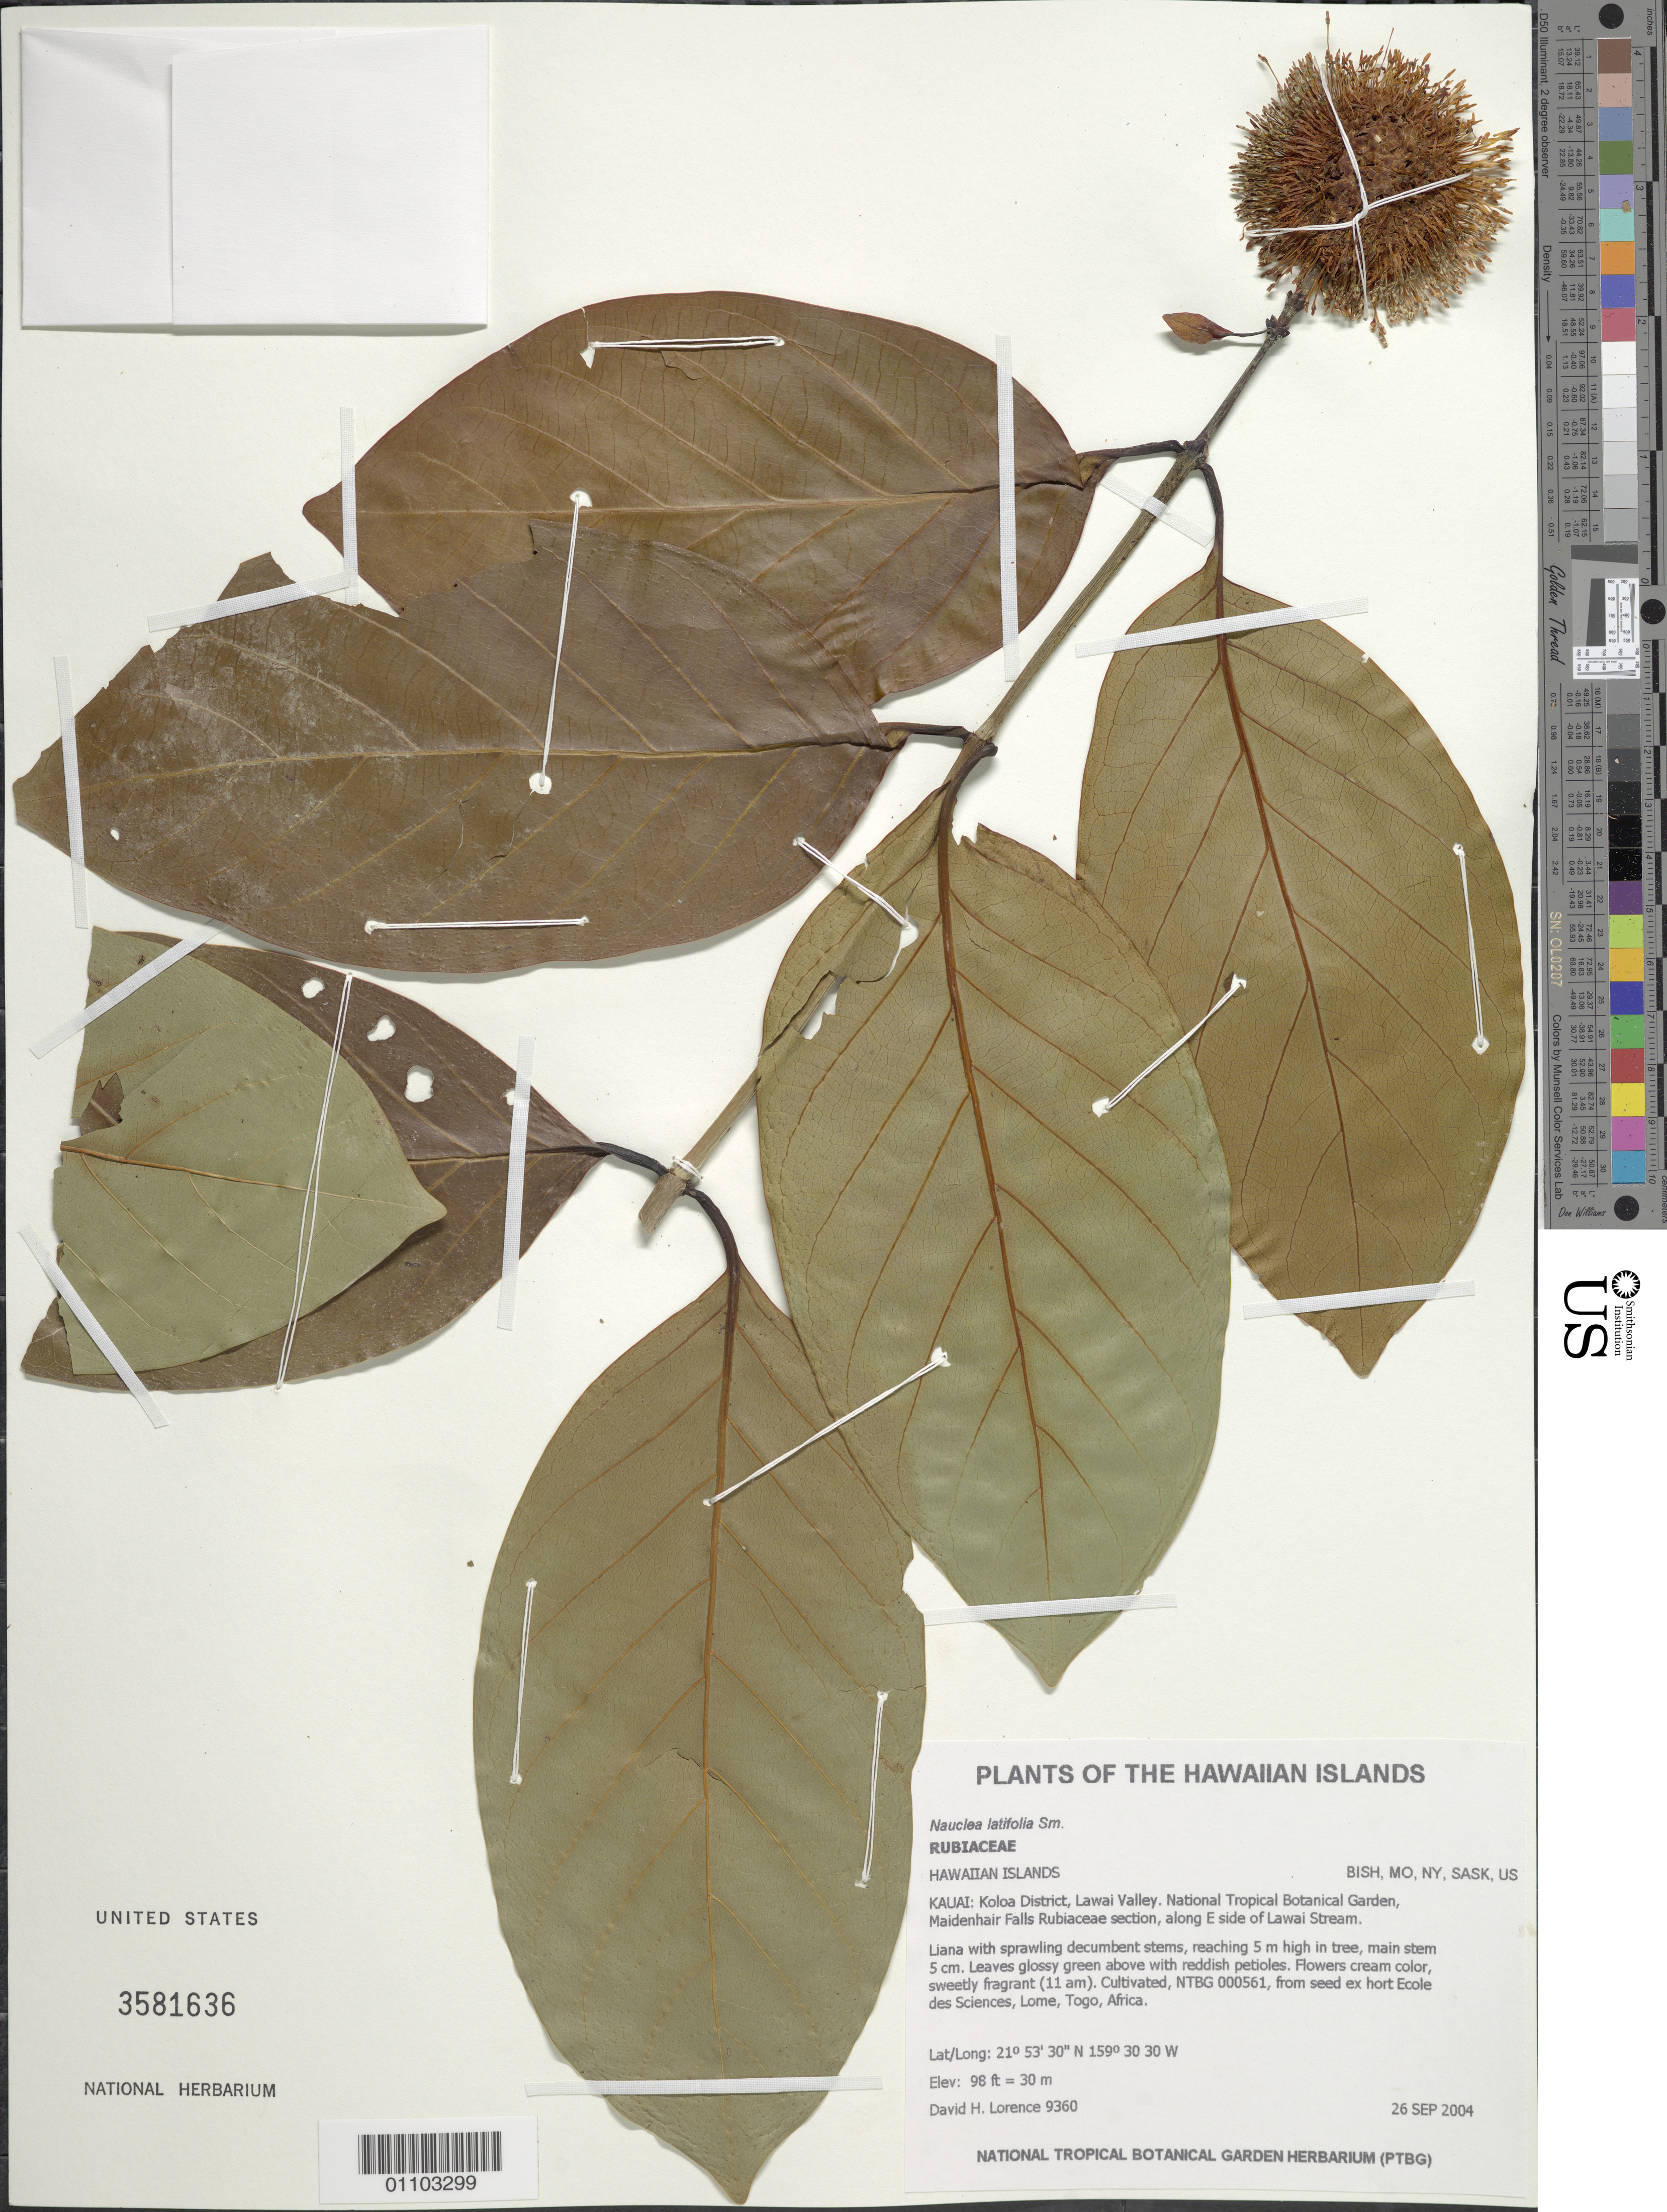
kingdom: Plantae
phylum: Tracheophyta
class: Magnoliopsida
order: Gentianales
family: Rubiaceae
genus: Nauclea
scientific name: Nauclea latifolia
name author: Blanco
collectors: D. Lorence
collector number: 9360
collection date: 2004-09-26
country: United States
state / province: Hawaii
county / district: Kaui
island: Kaua'i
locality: Koloa District, Lawai Valley, National Tropical Garden, Maidenhair Falls Rubiaceae section, along E side of Lawai Stream.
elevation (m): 30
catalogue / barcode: US 3581636